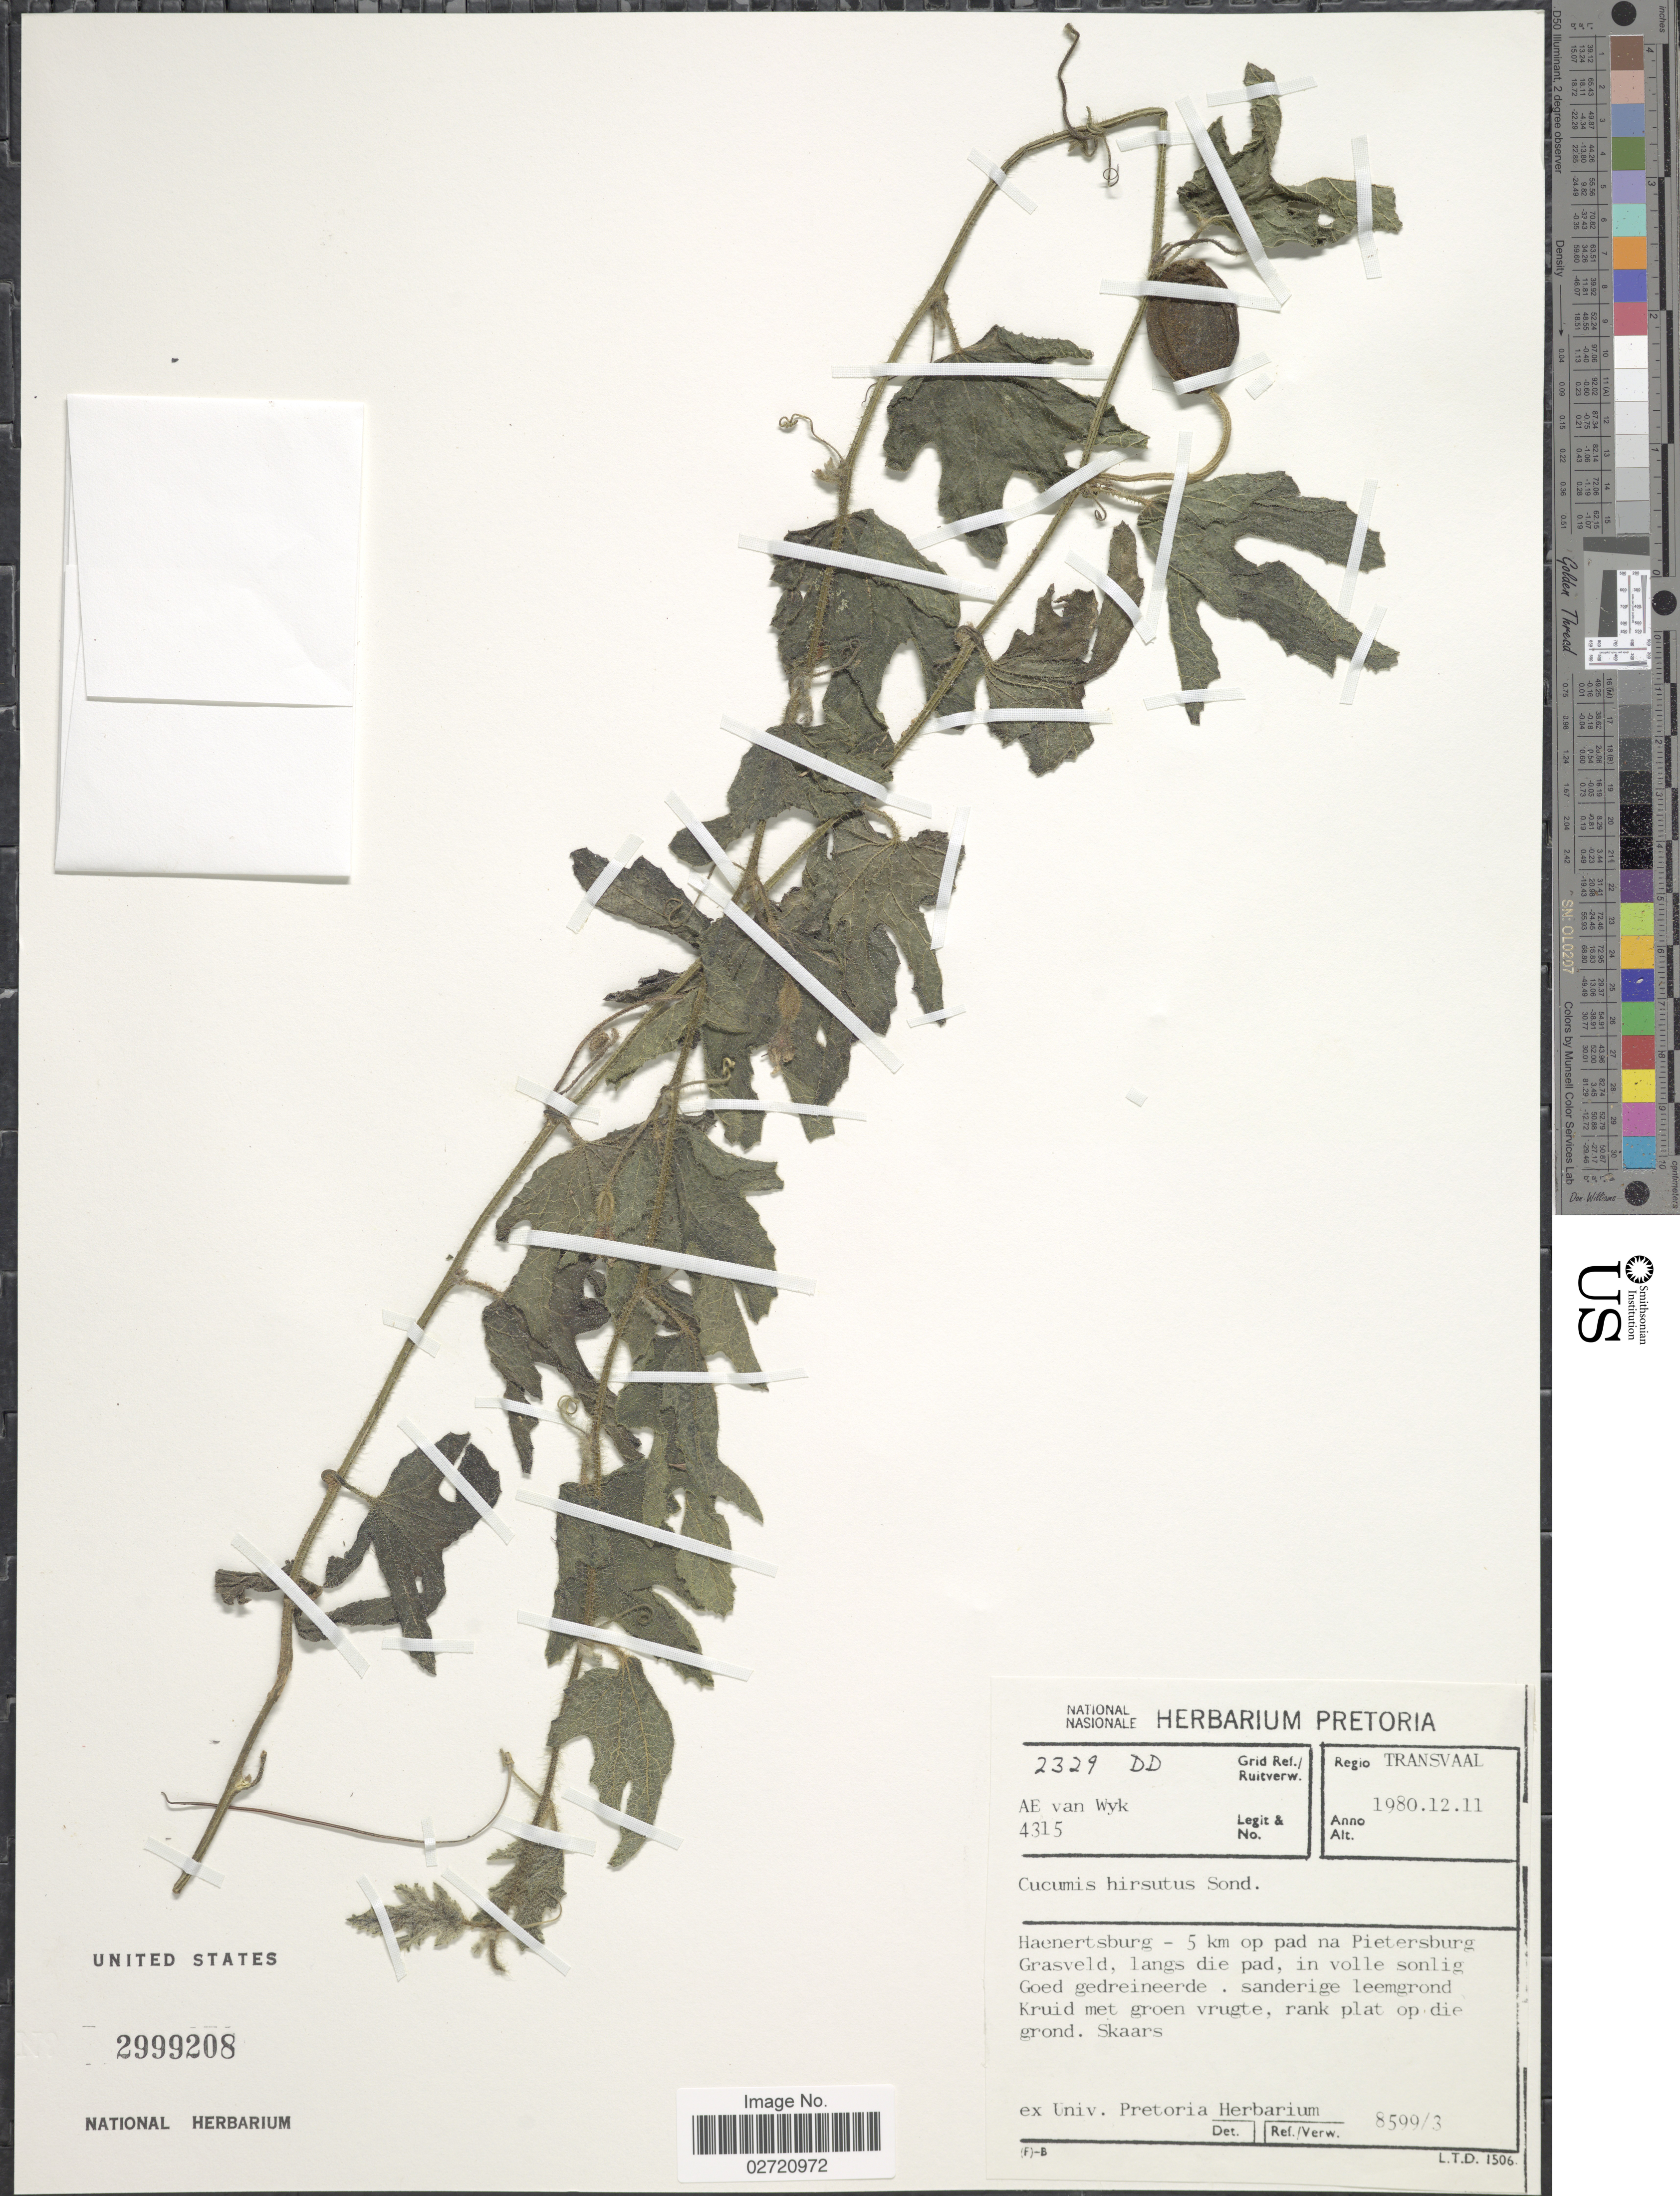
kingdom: Plantae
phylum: Tracheophyta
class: Magnoliopsida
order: Cucurbitales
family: Cucurbitaceae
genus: Cucumis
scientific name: Cucumis hirsutus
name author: Sond.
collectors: A. van Wyk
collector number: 4315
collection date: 1980-12-11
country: South Africa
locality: Regio Transvaal. Haenertsburg - 5 km op pad na Pietersburg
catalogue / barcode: US 2999208